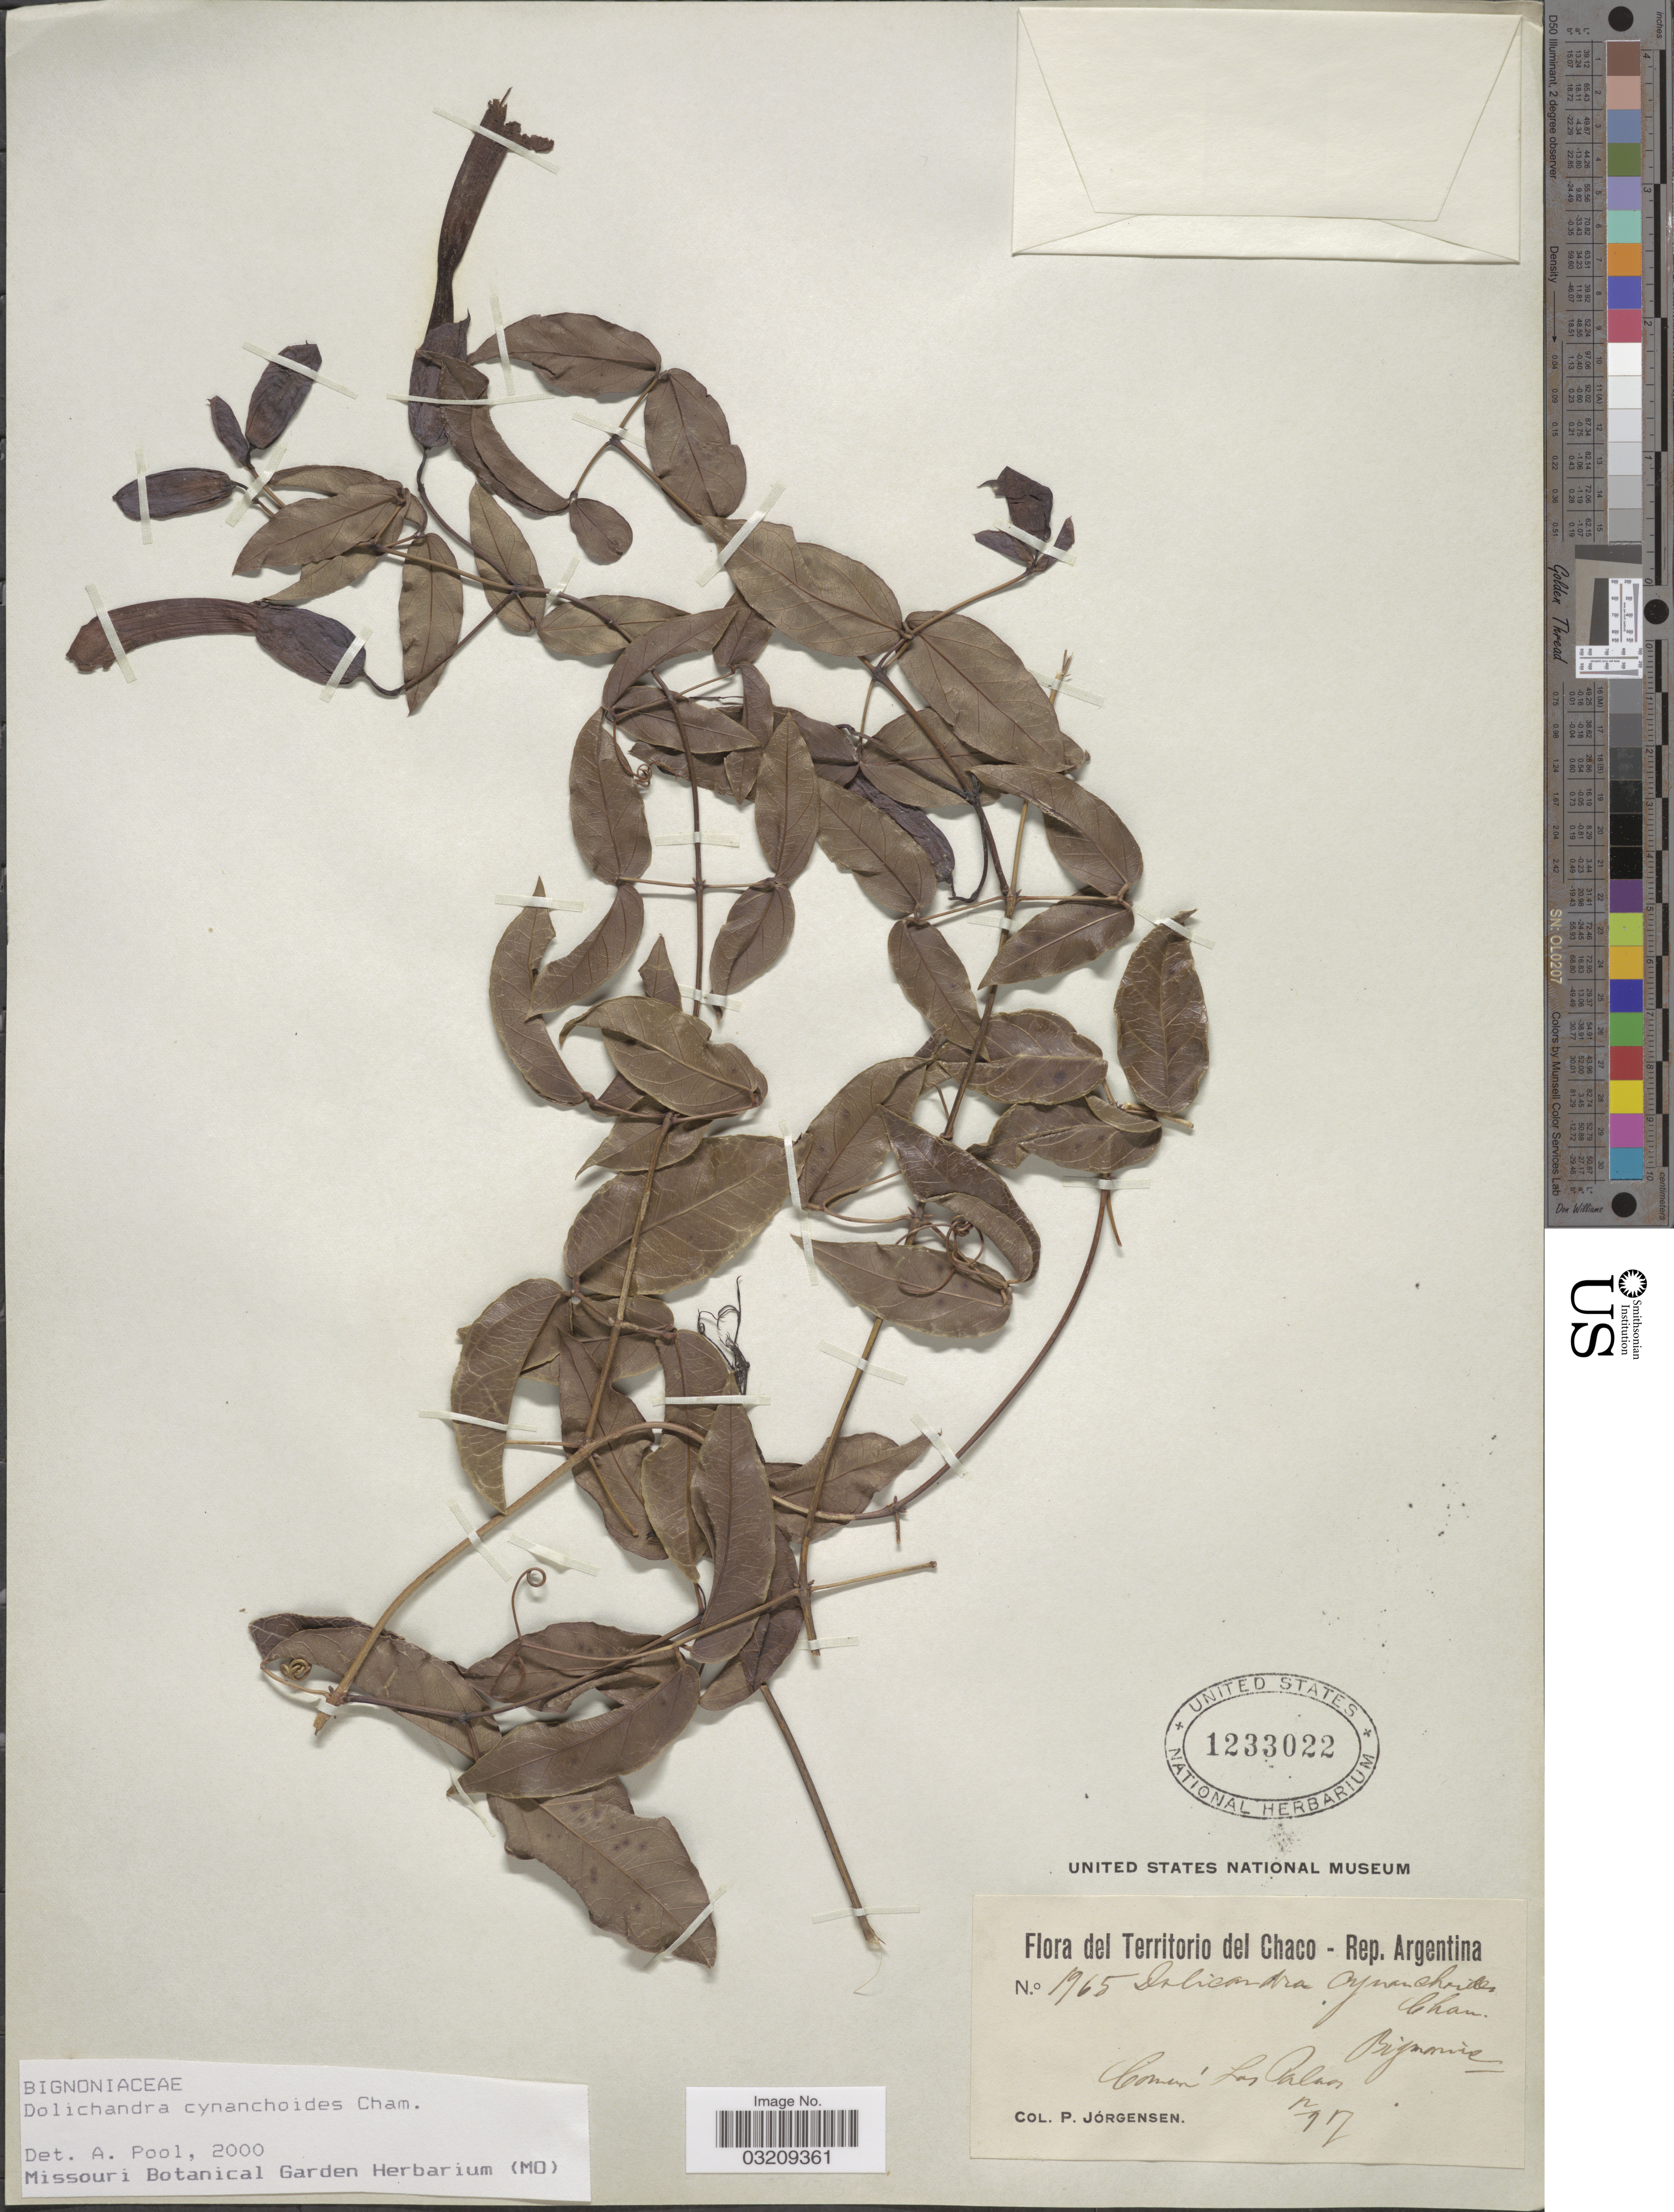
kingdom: Plantae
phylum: Tracheophyta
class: Magnoliopsida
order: Lamiales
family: Bignoniaceae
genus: Dolichandra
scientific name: Dolichandra cynanchoides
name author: Cham.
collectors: P. Jörgensen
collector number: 1965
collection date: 1907-12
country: Argentina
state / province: Chaco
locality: Comán Las Palmas.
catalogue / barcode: US 1233022